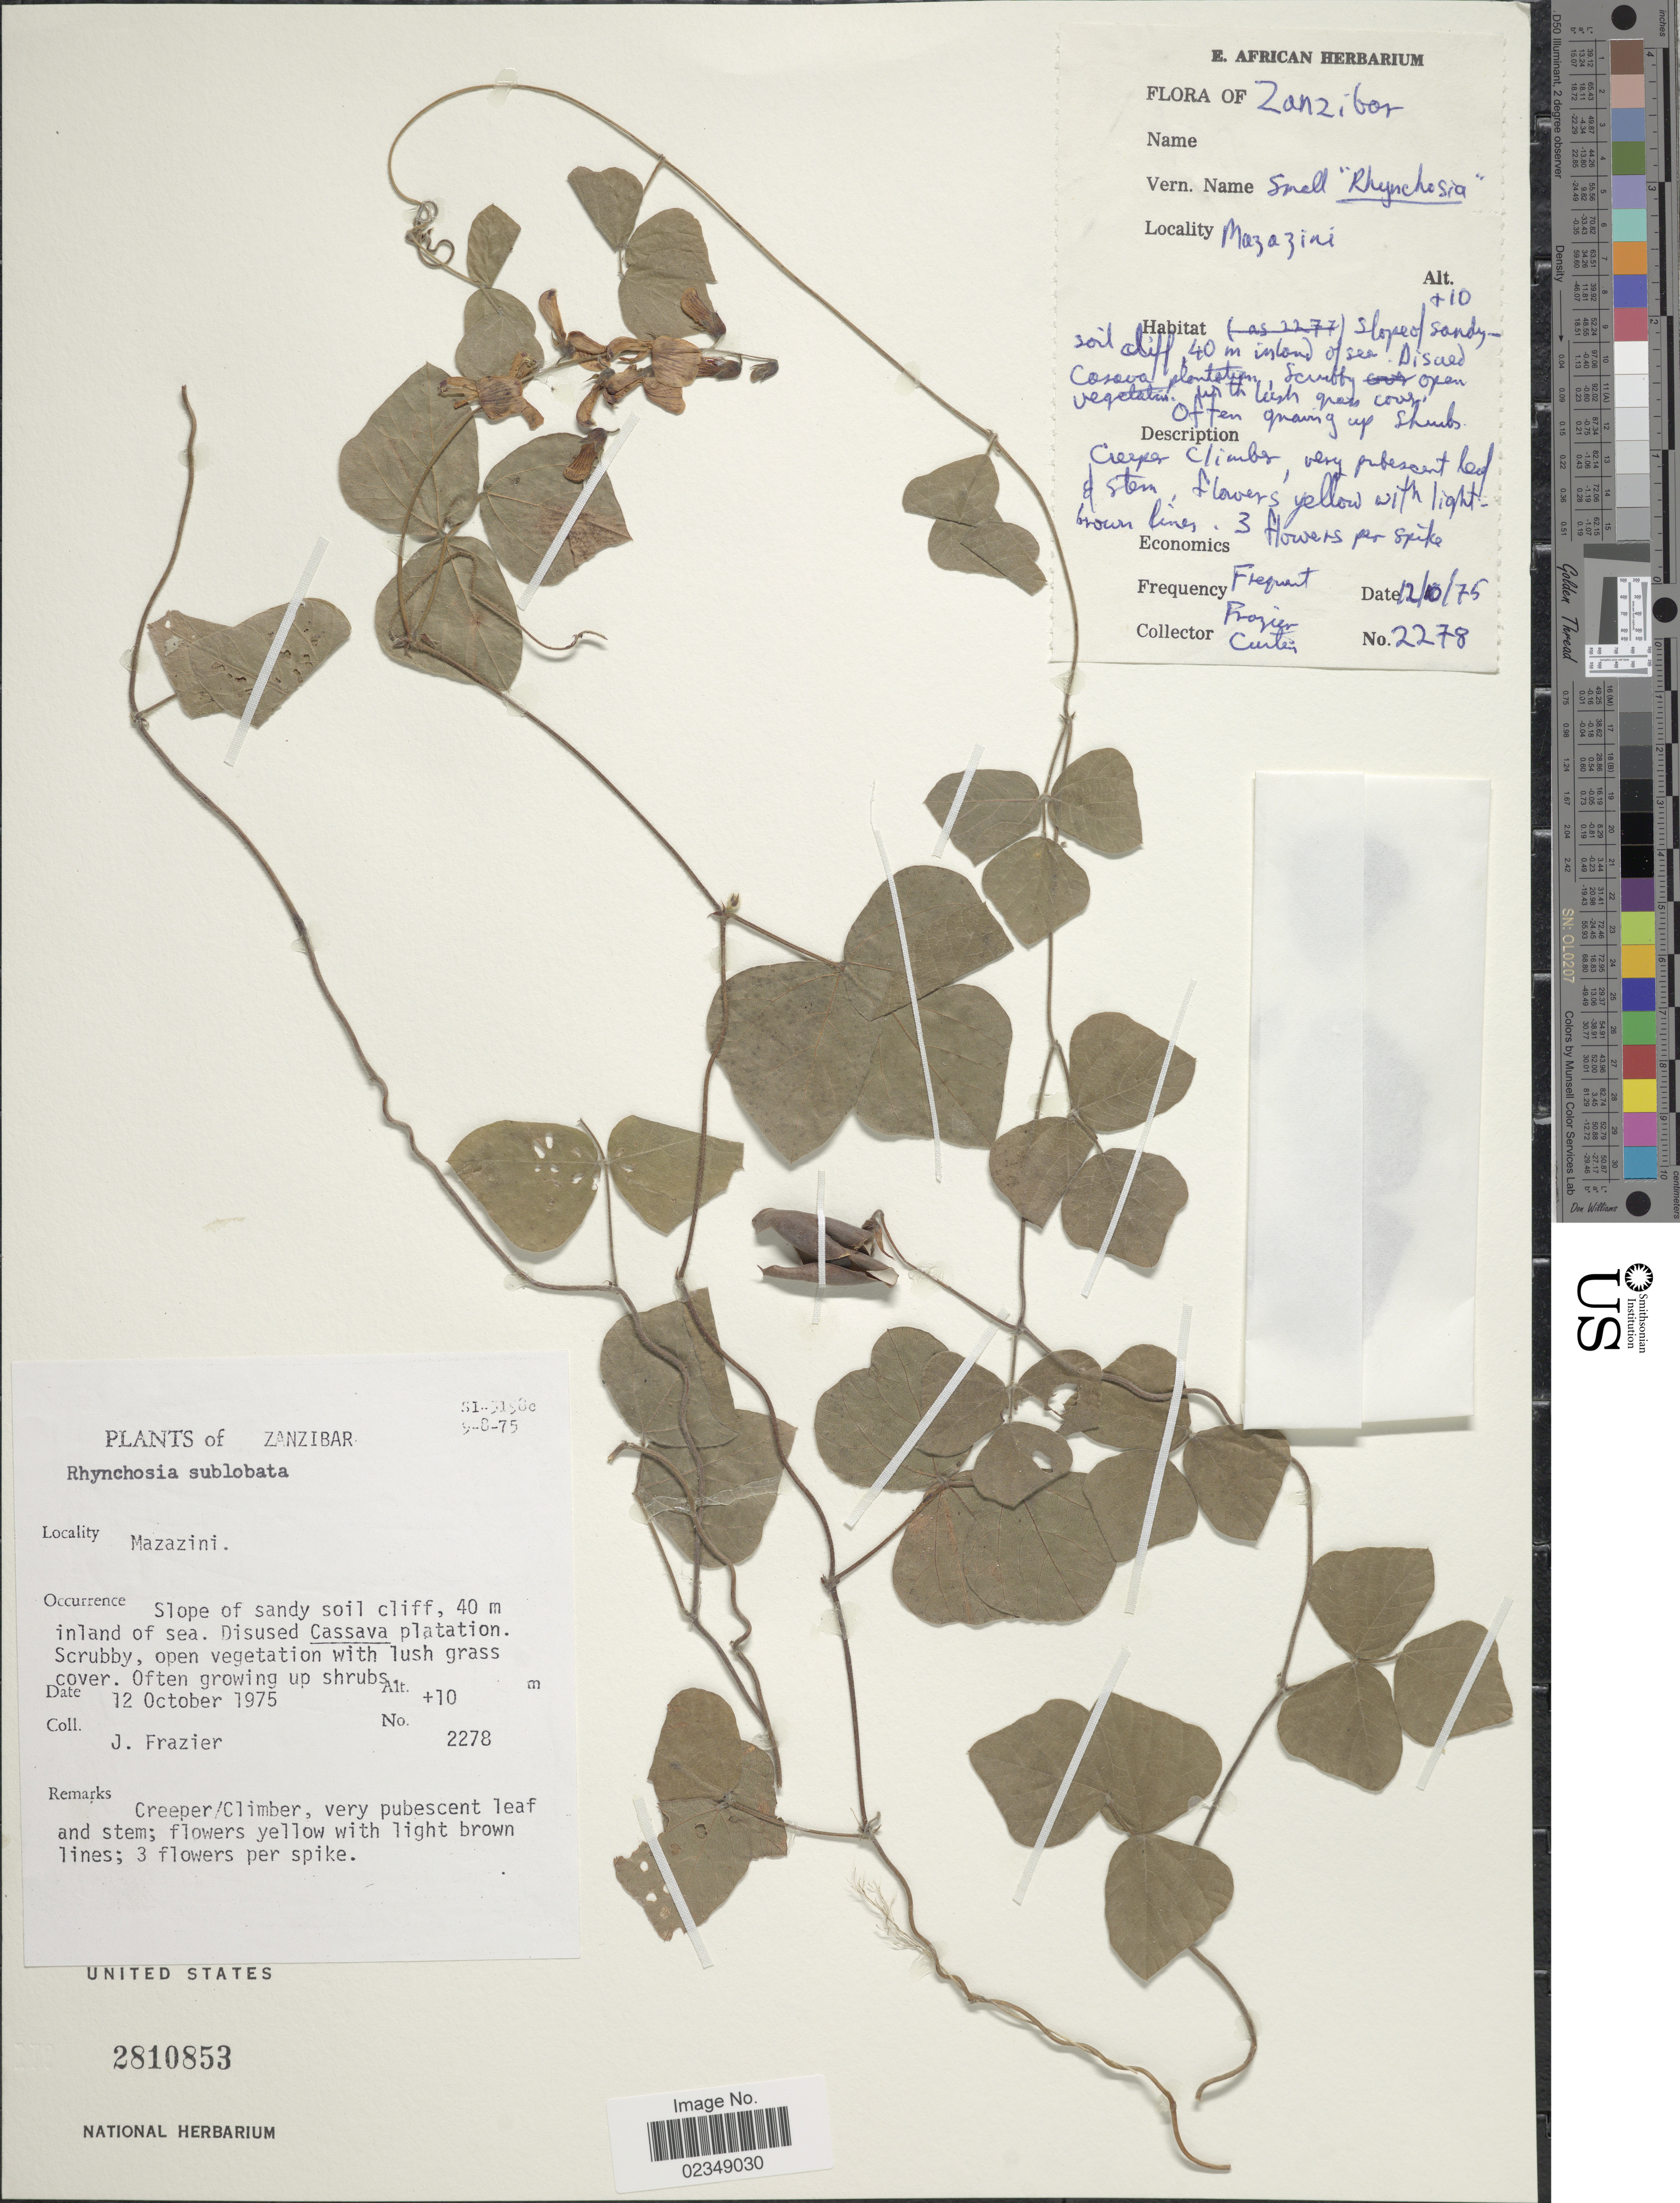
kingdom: Plantae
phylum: Tracheophyta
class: Magnoliopsida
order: Fabales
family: Fabaceae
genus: Rhynchosia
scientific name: Rhynchosia sublobata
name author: (Schumach.) Meikle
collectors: J. Frazier & -. Curtiss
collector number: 2278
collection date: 1975-10-12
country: Tanzania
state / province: Zanzibar Urban/West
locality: Mazazini, slope of sandy soil cliff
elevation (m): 10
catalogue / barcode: US 2810853